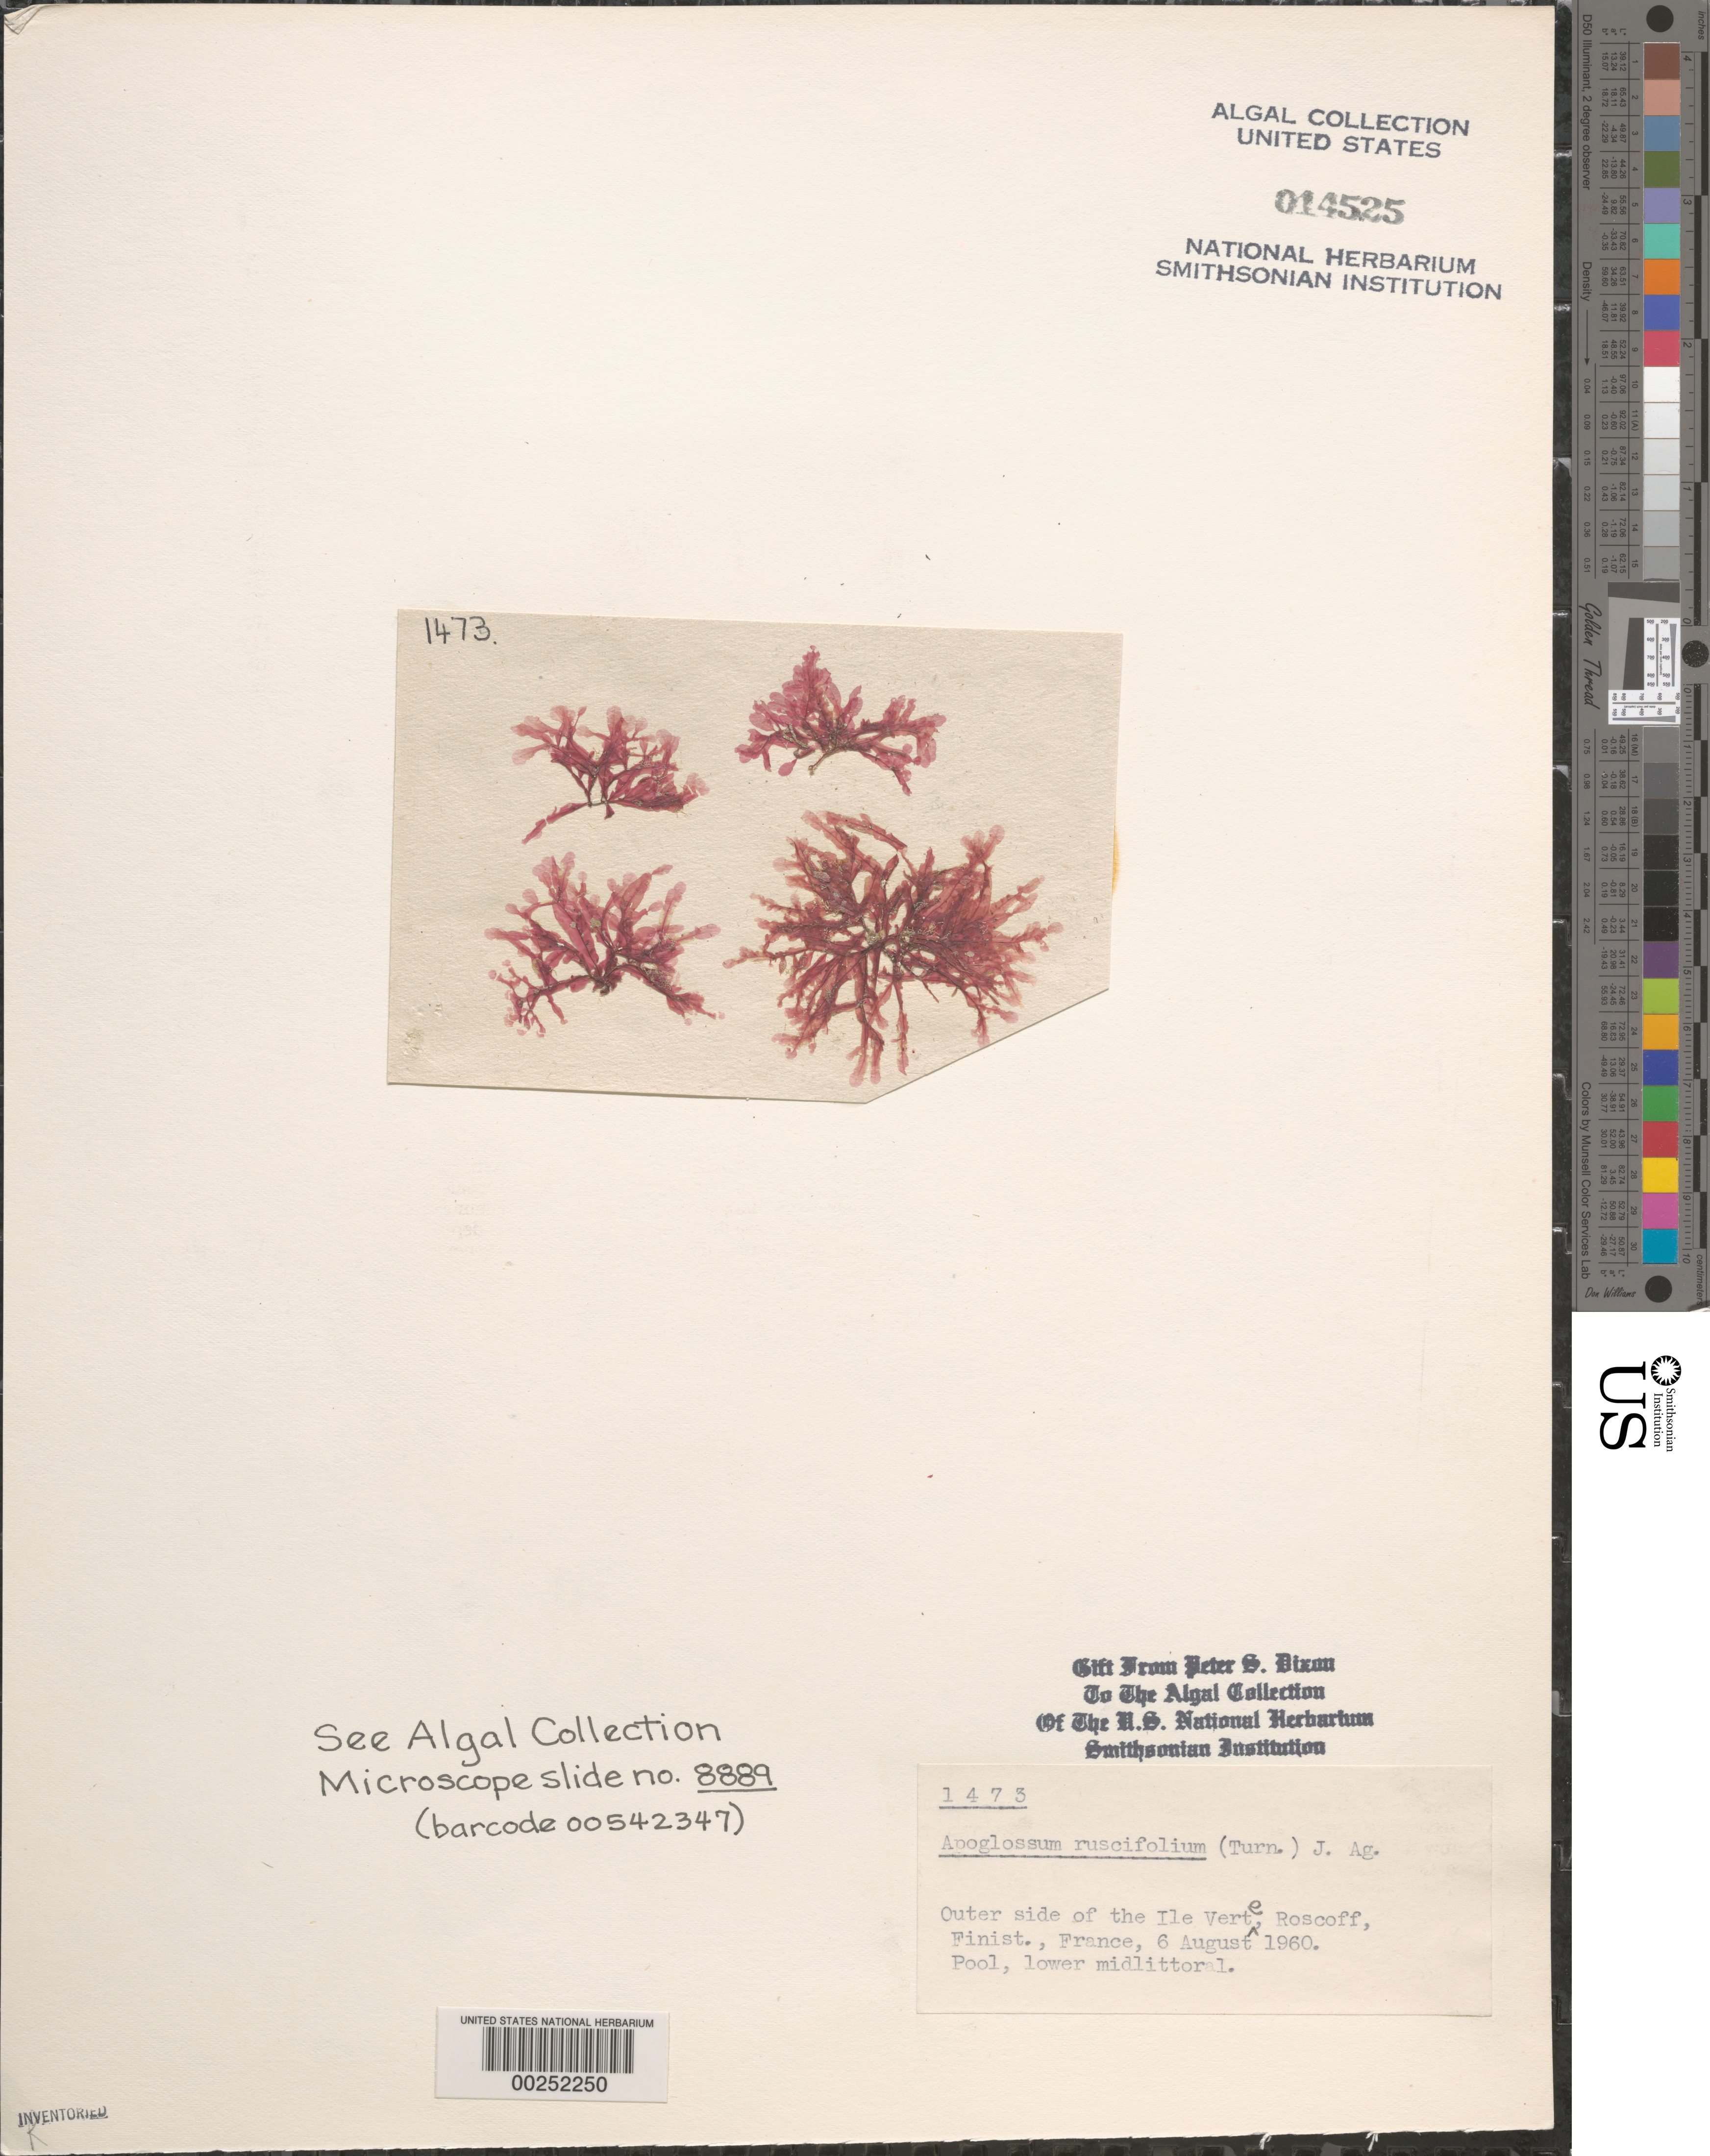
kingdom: Plantae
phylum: Rhodophyta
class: Florideophyceae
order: Ceramiales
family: Delesseriaceae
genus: Apoglossum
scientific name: Apoglossum ruscifolium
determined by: Dixon, P. S.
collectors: P. S. Dixon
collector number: PSD 1473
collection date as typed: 06 Aug 1960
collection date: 1960-08-06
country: France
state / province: Bretagne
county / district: Finistère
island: Ile Verte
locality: Roscoff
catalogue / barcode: US 14525